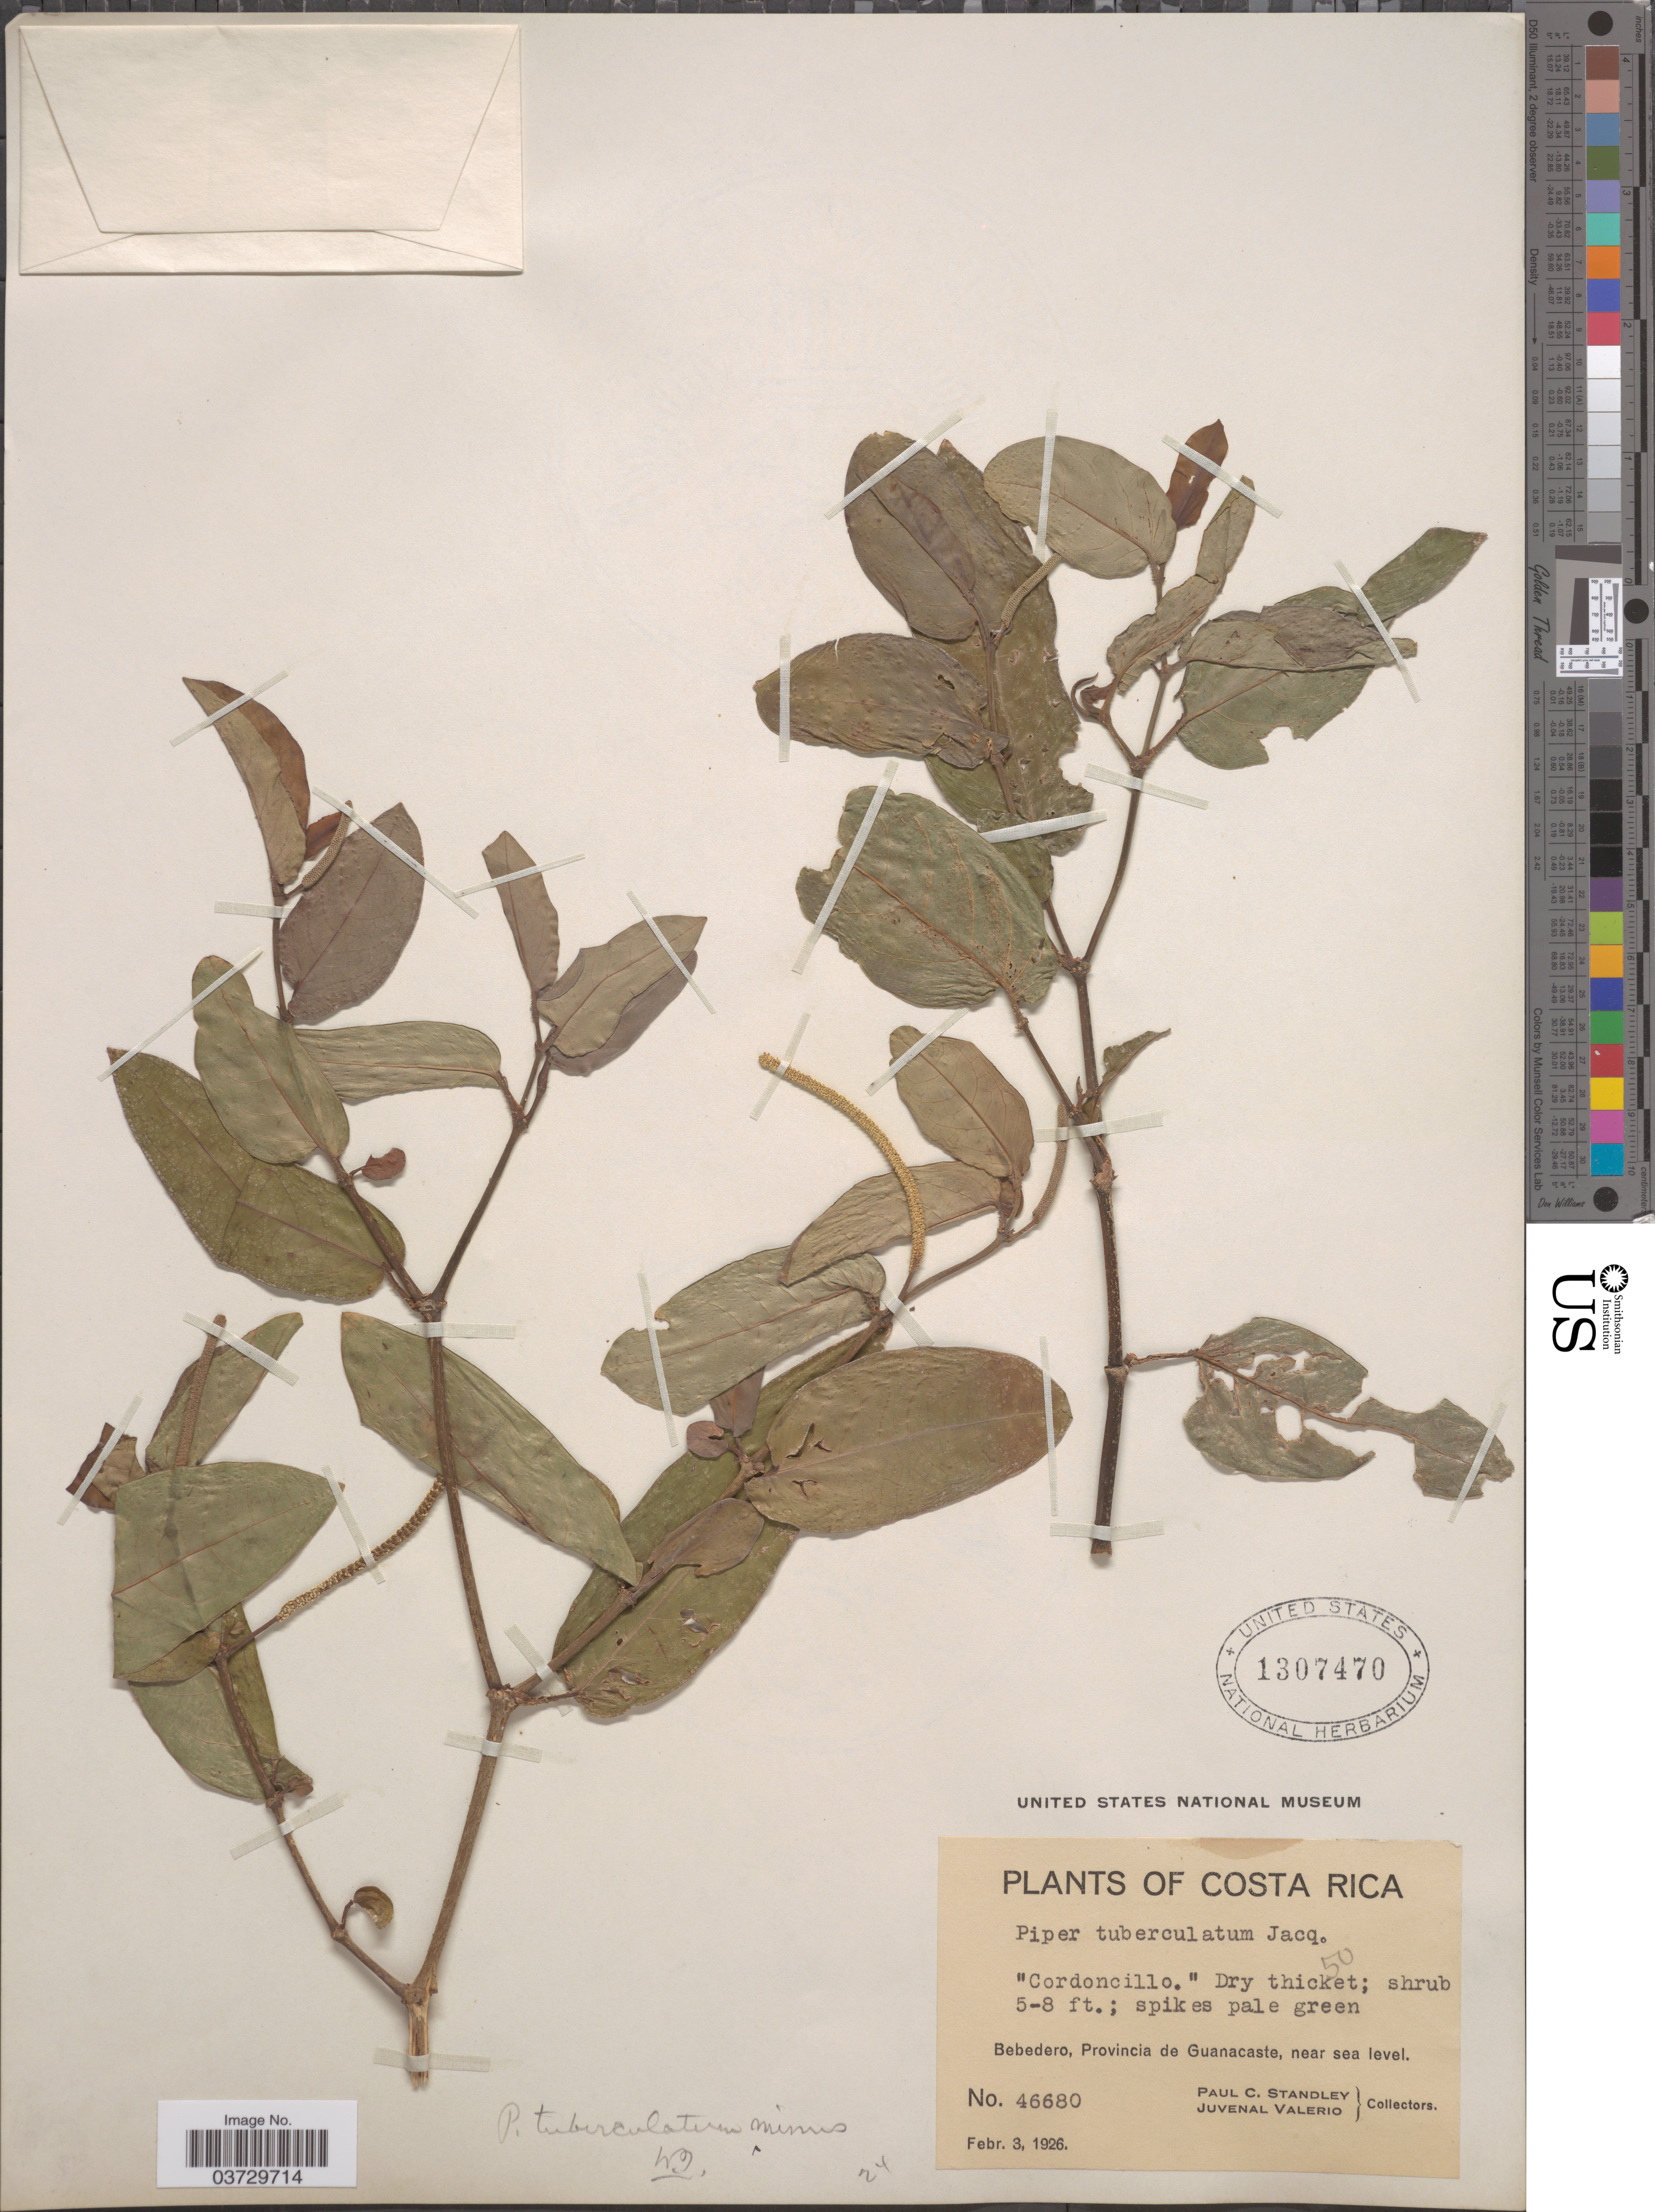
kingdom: Plantae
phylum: Tracheophyta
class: Magnoliopsida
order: Piperales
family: Piperaceae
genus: Piper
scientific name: Piper tuberculatum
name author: Jacq.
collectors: P. C. Standley & J. Valerio R.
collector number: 46680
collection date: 1926-02-03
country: Costa Rica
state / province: Guanacaste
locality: Bebedero.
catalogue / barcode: US 1307470